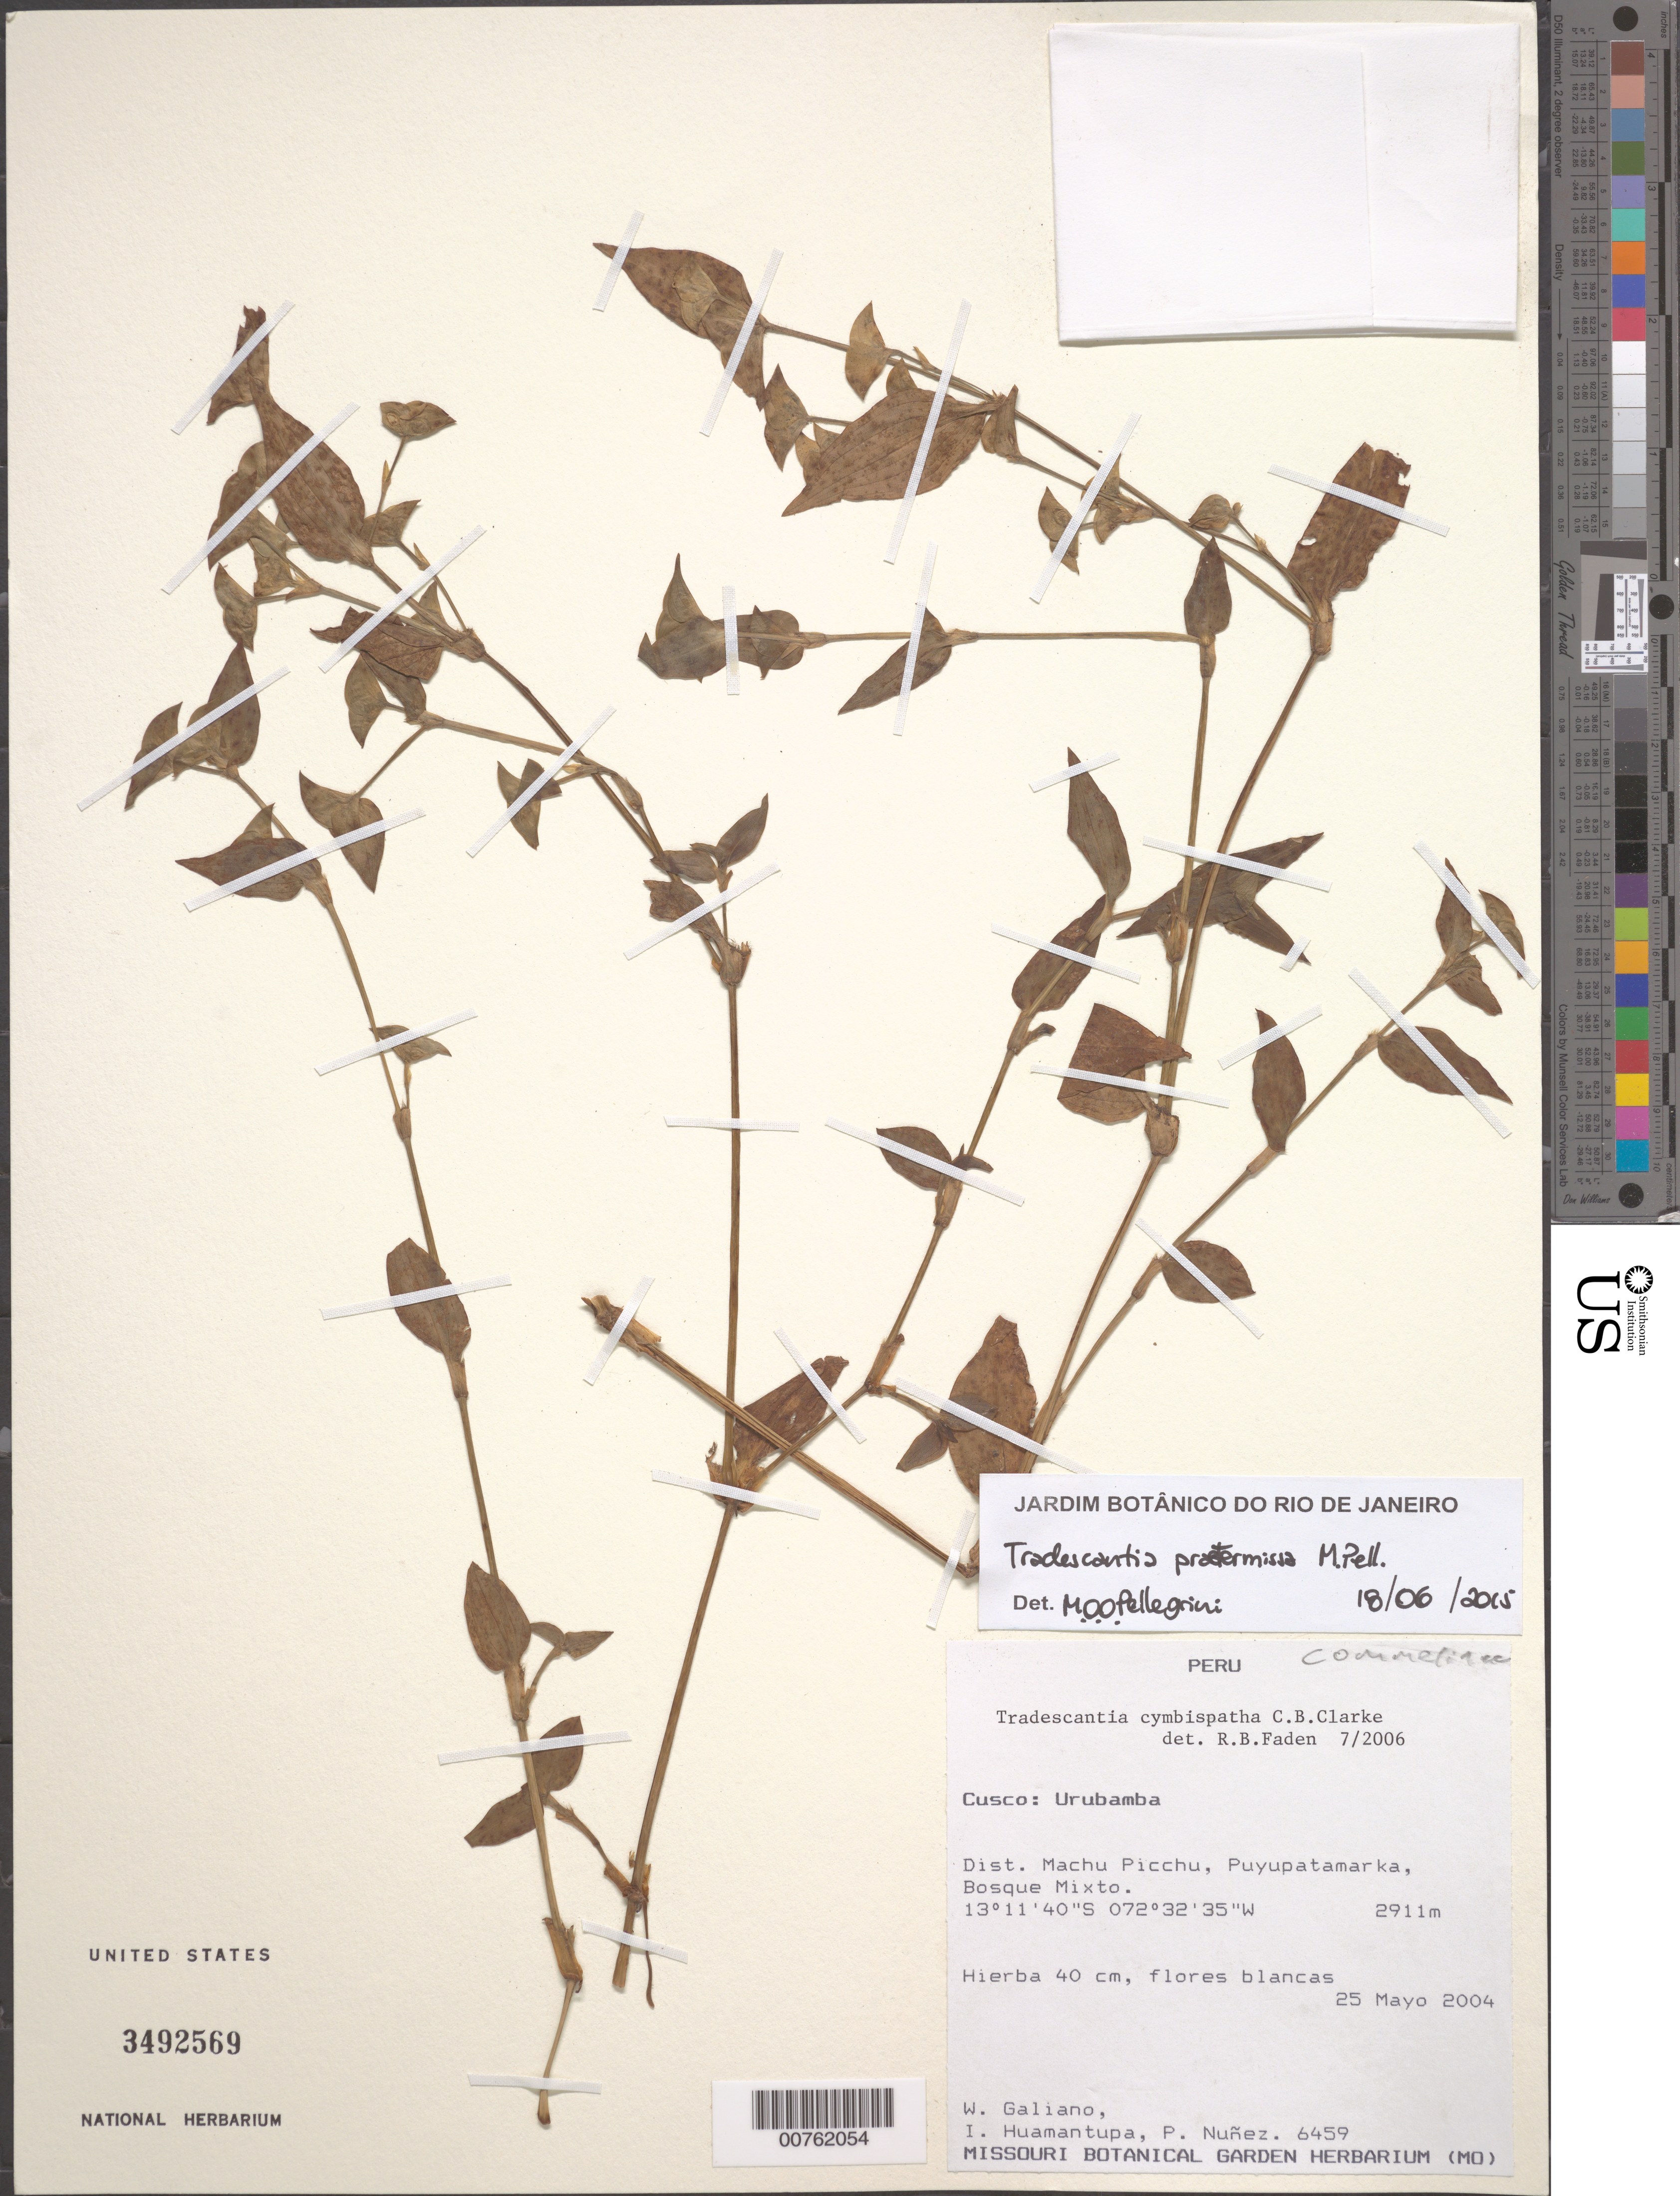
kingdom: Plantae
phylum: Tracheophyta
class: Liliopsida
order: Commelinales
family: Commelinaceae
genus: Tradescantia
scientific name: Tradescantia praetermissa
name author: M. Pell.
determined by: Pellegrini, M. O. de Oliveira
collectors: W. Galiano et al.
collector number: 6459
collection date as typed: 25 May 2004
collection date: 2004-05-25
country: Peru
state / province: Cusco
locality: Urubamba.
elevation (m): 2911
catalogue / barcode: US 3492569